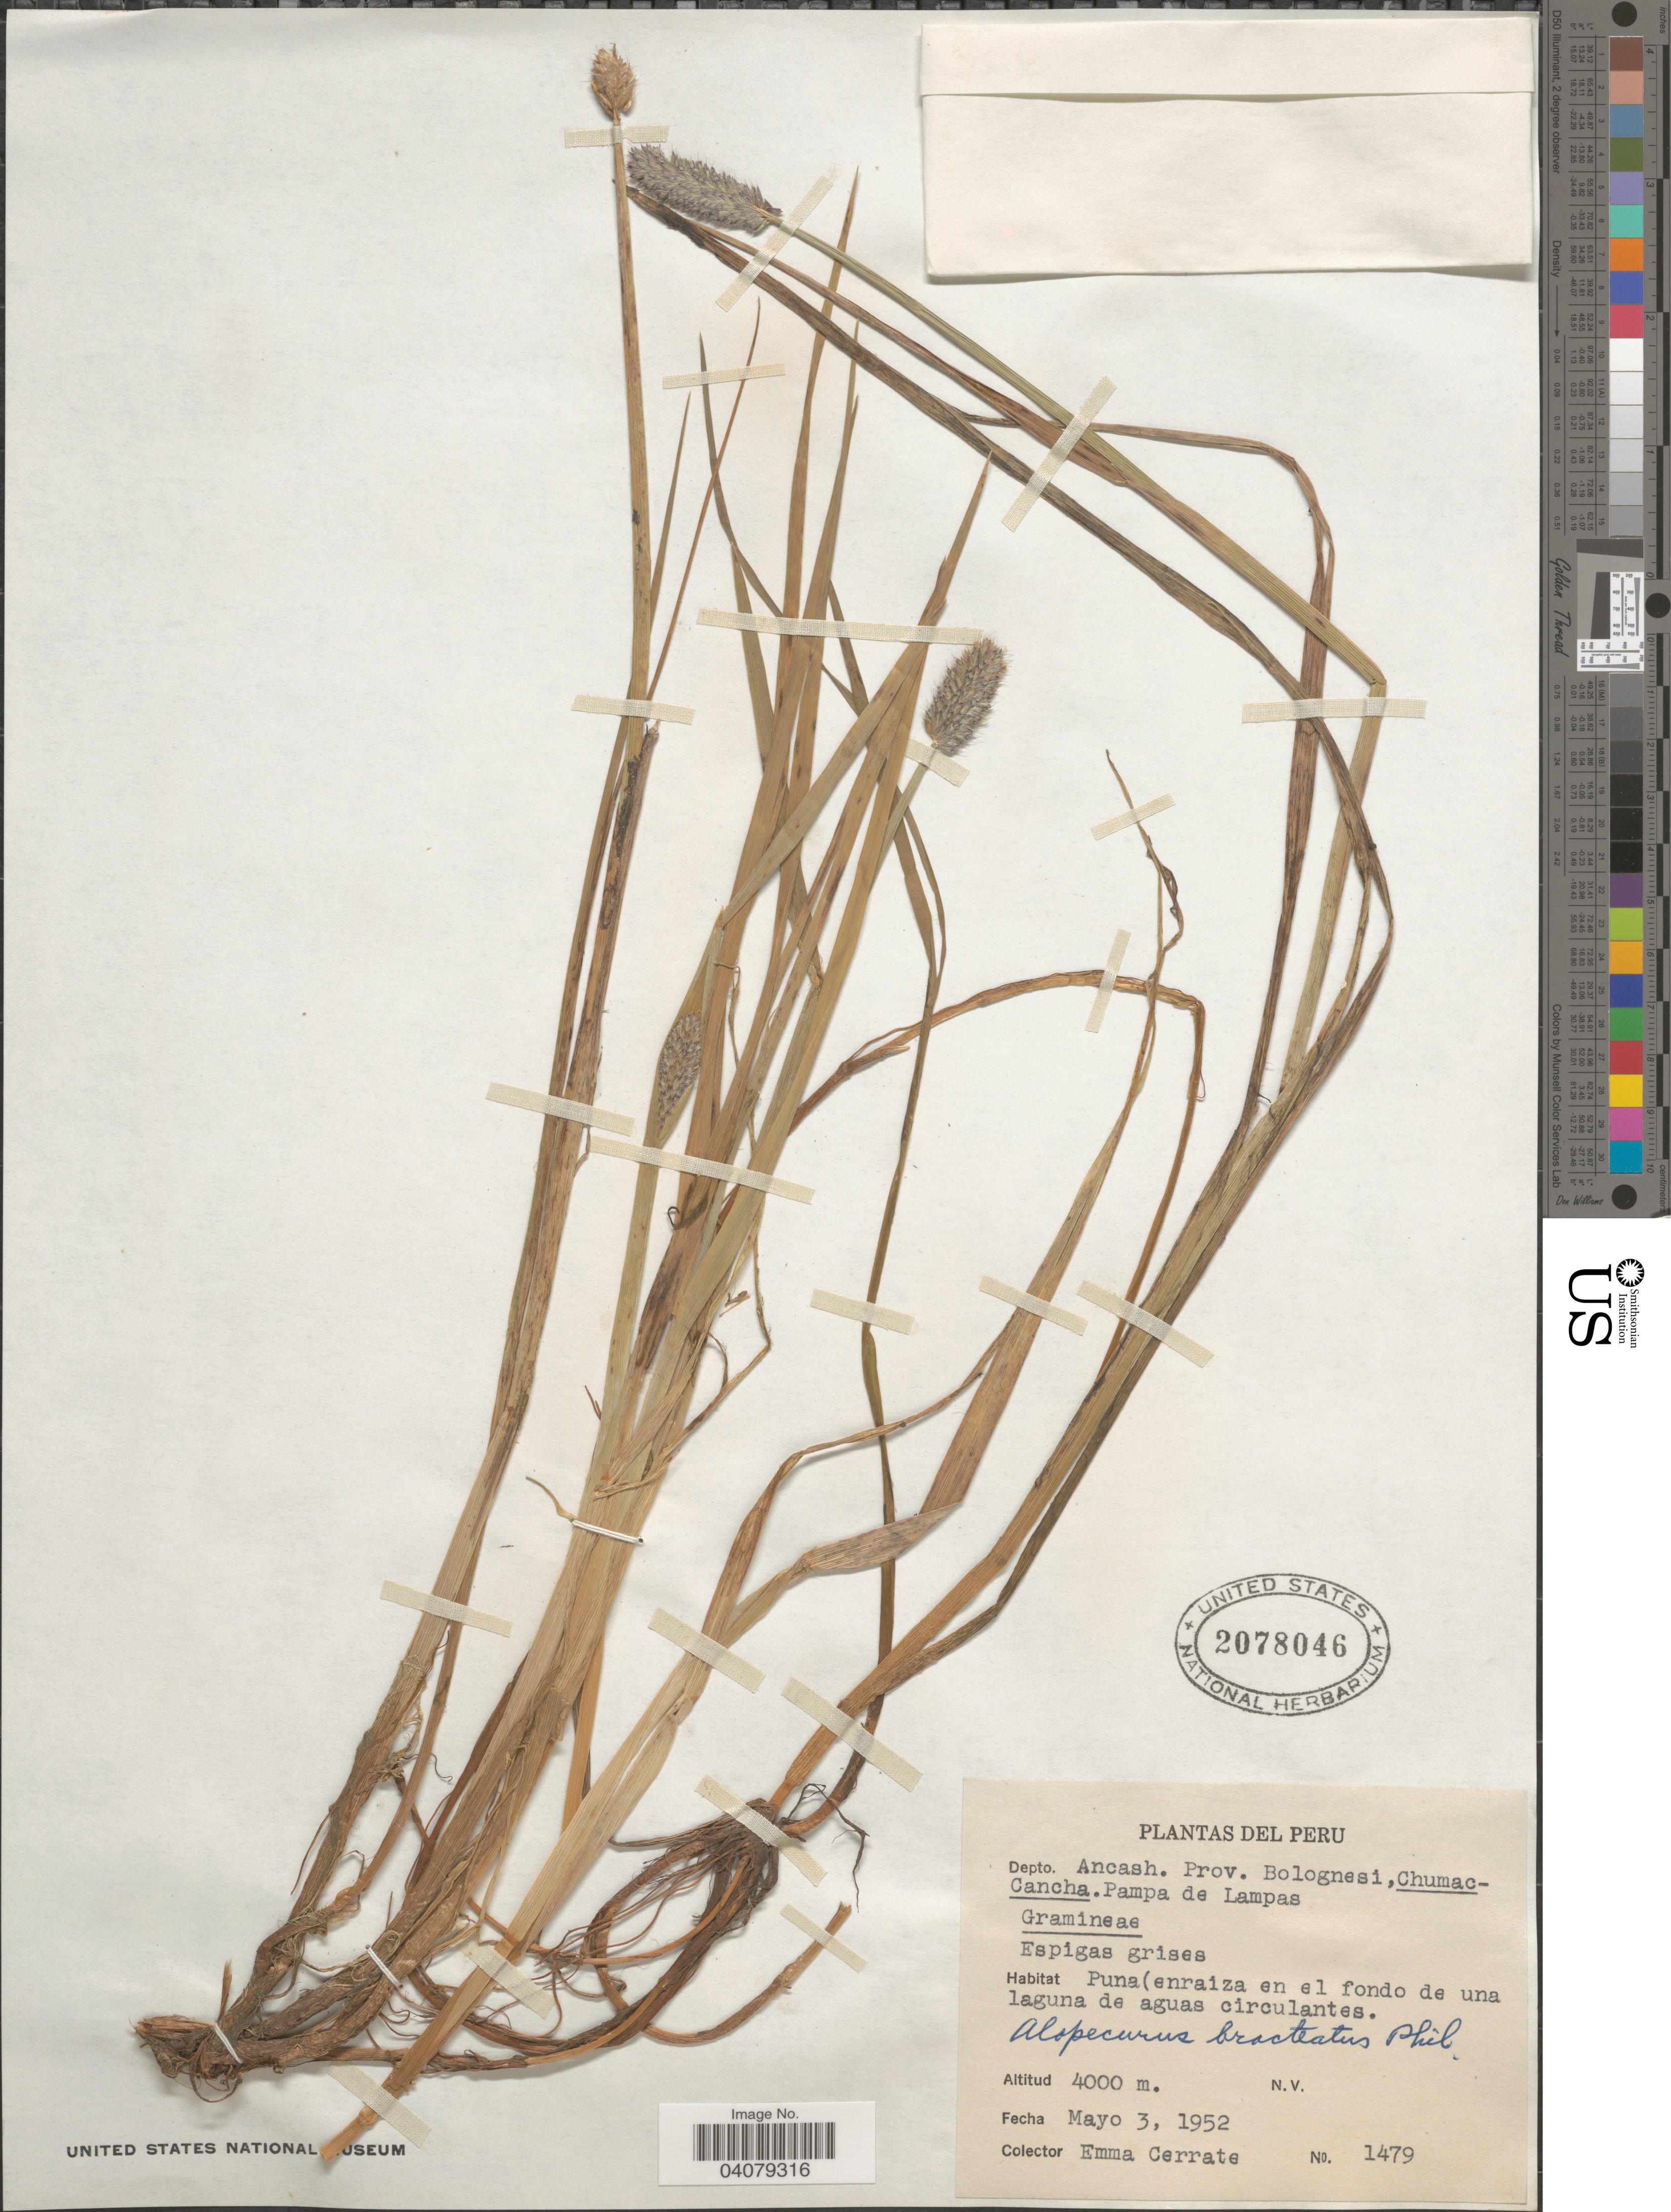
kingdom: Plantae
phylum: Tracheophyta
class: Liliopsida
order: Poales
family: Poaceae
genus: Alopecurus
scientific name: Alopecurus sp.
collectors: E. Cerrate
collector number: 1479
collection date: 1952-05-03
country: Peru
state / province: Ancash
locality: Depto. Ancash. Prov. Bolognesi, Chumac-Cancha. Pampa de Lampas.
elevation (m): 4000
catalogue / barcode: US 2078046